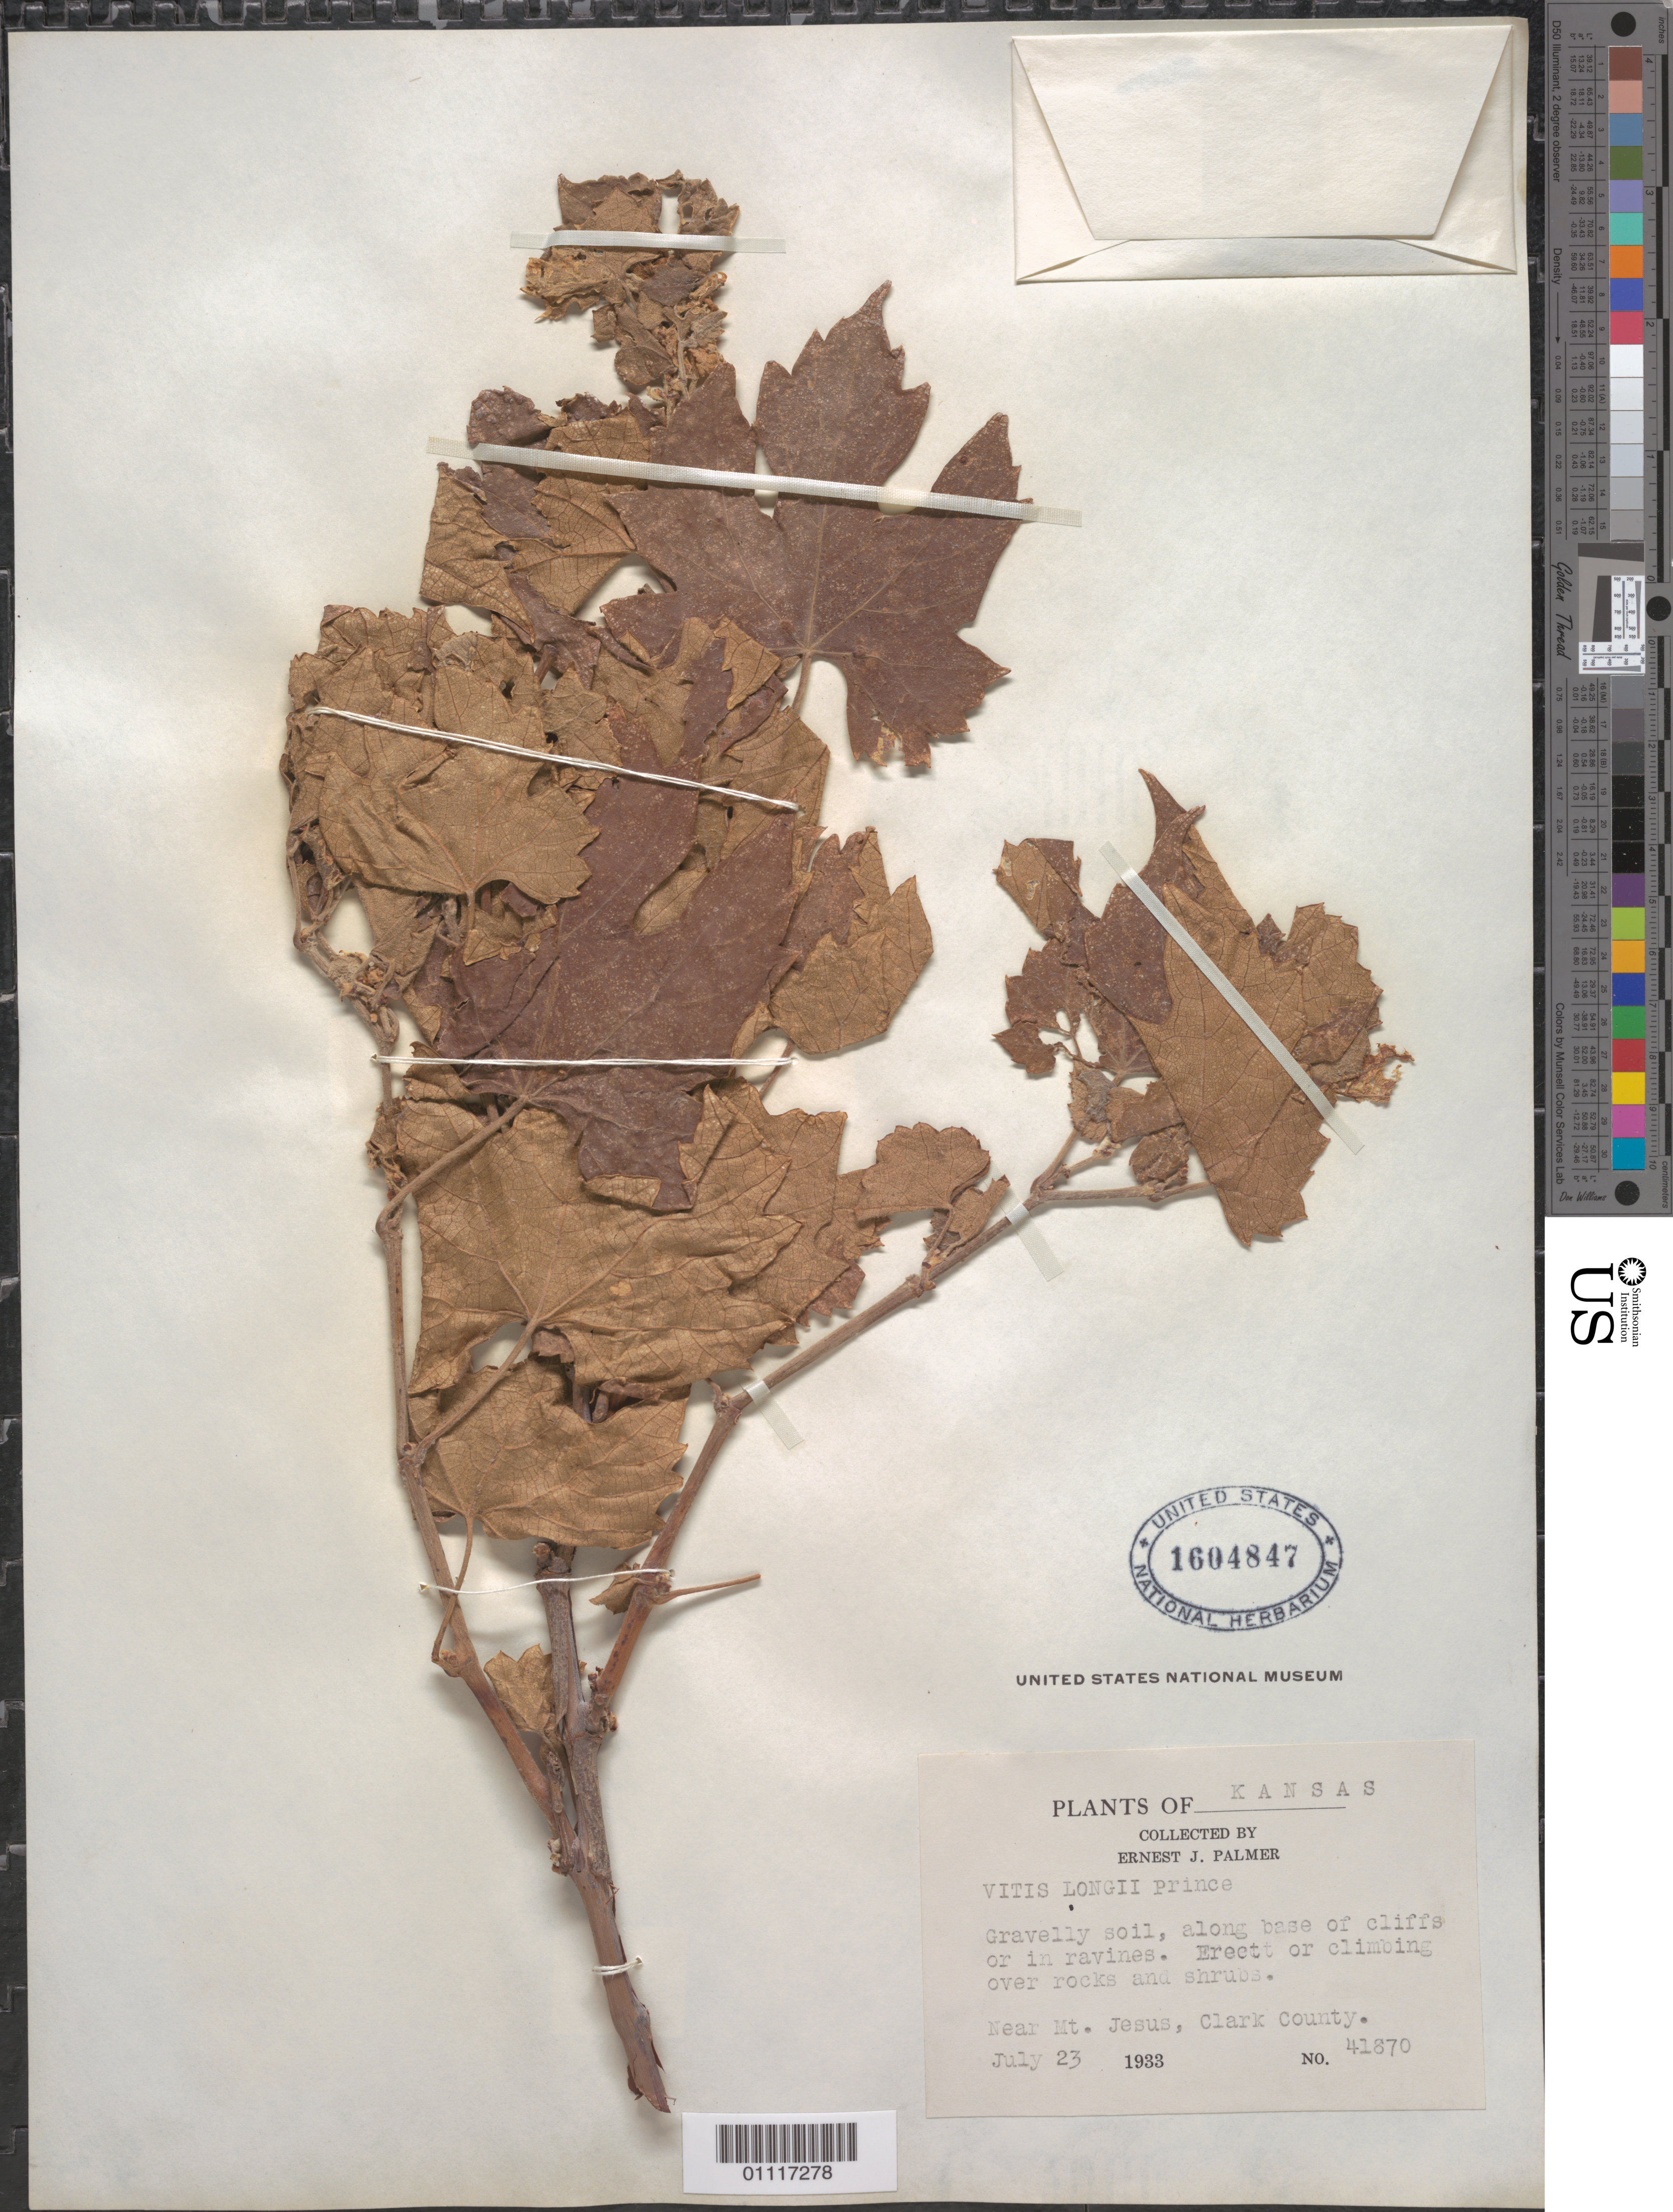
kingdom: Plantae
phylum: Tracheophyta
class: Magnoliopsida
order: Vitales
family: Vitaceae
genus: Vitis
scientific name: Vitis longii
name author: W.R. Prince & Prince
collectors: E. J. Palmer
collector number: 41870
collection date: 1933-07-23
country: United States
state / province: Kansas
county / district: Clark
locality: Near Mt. Jesus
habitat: Gravelly soil, along base of cliffs or in ravines.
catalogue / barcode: US 1604847